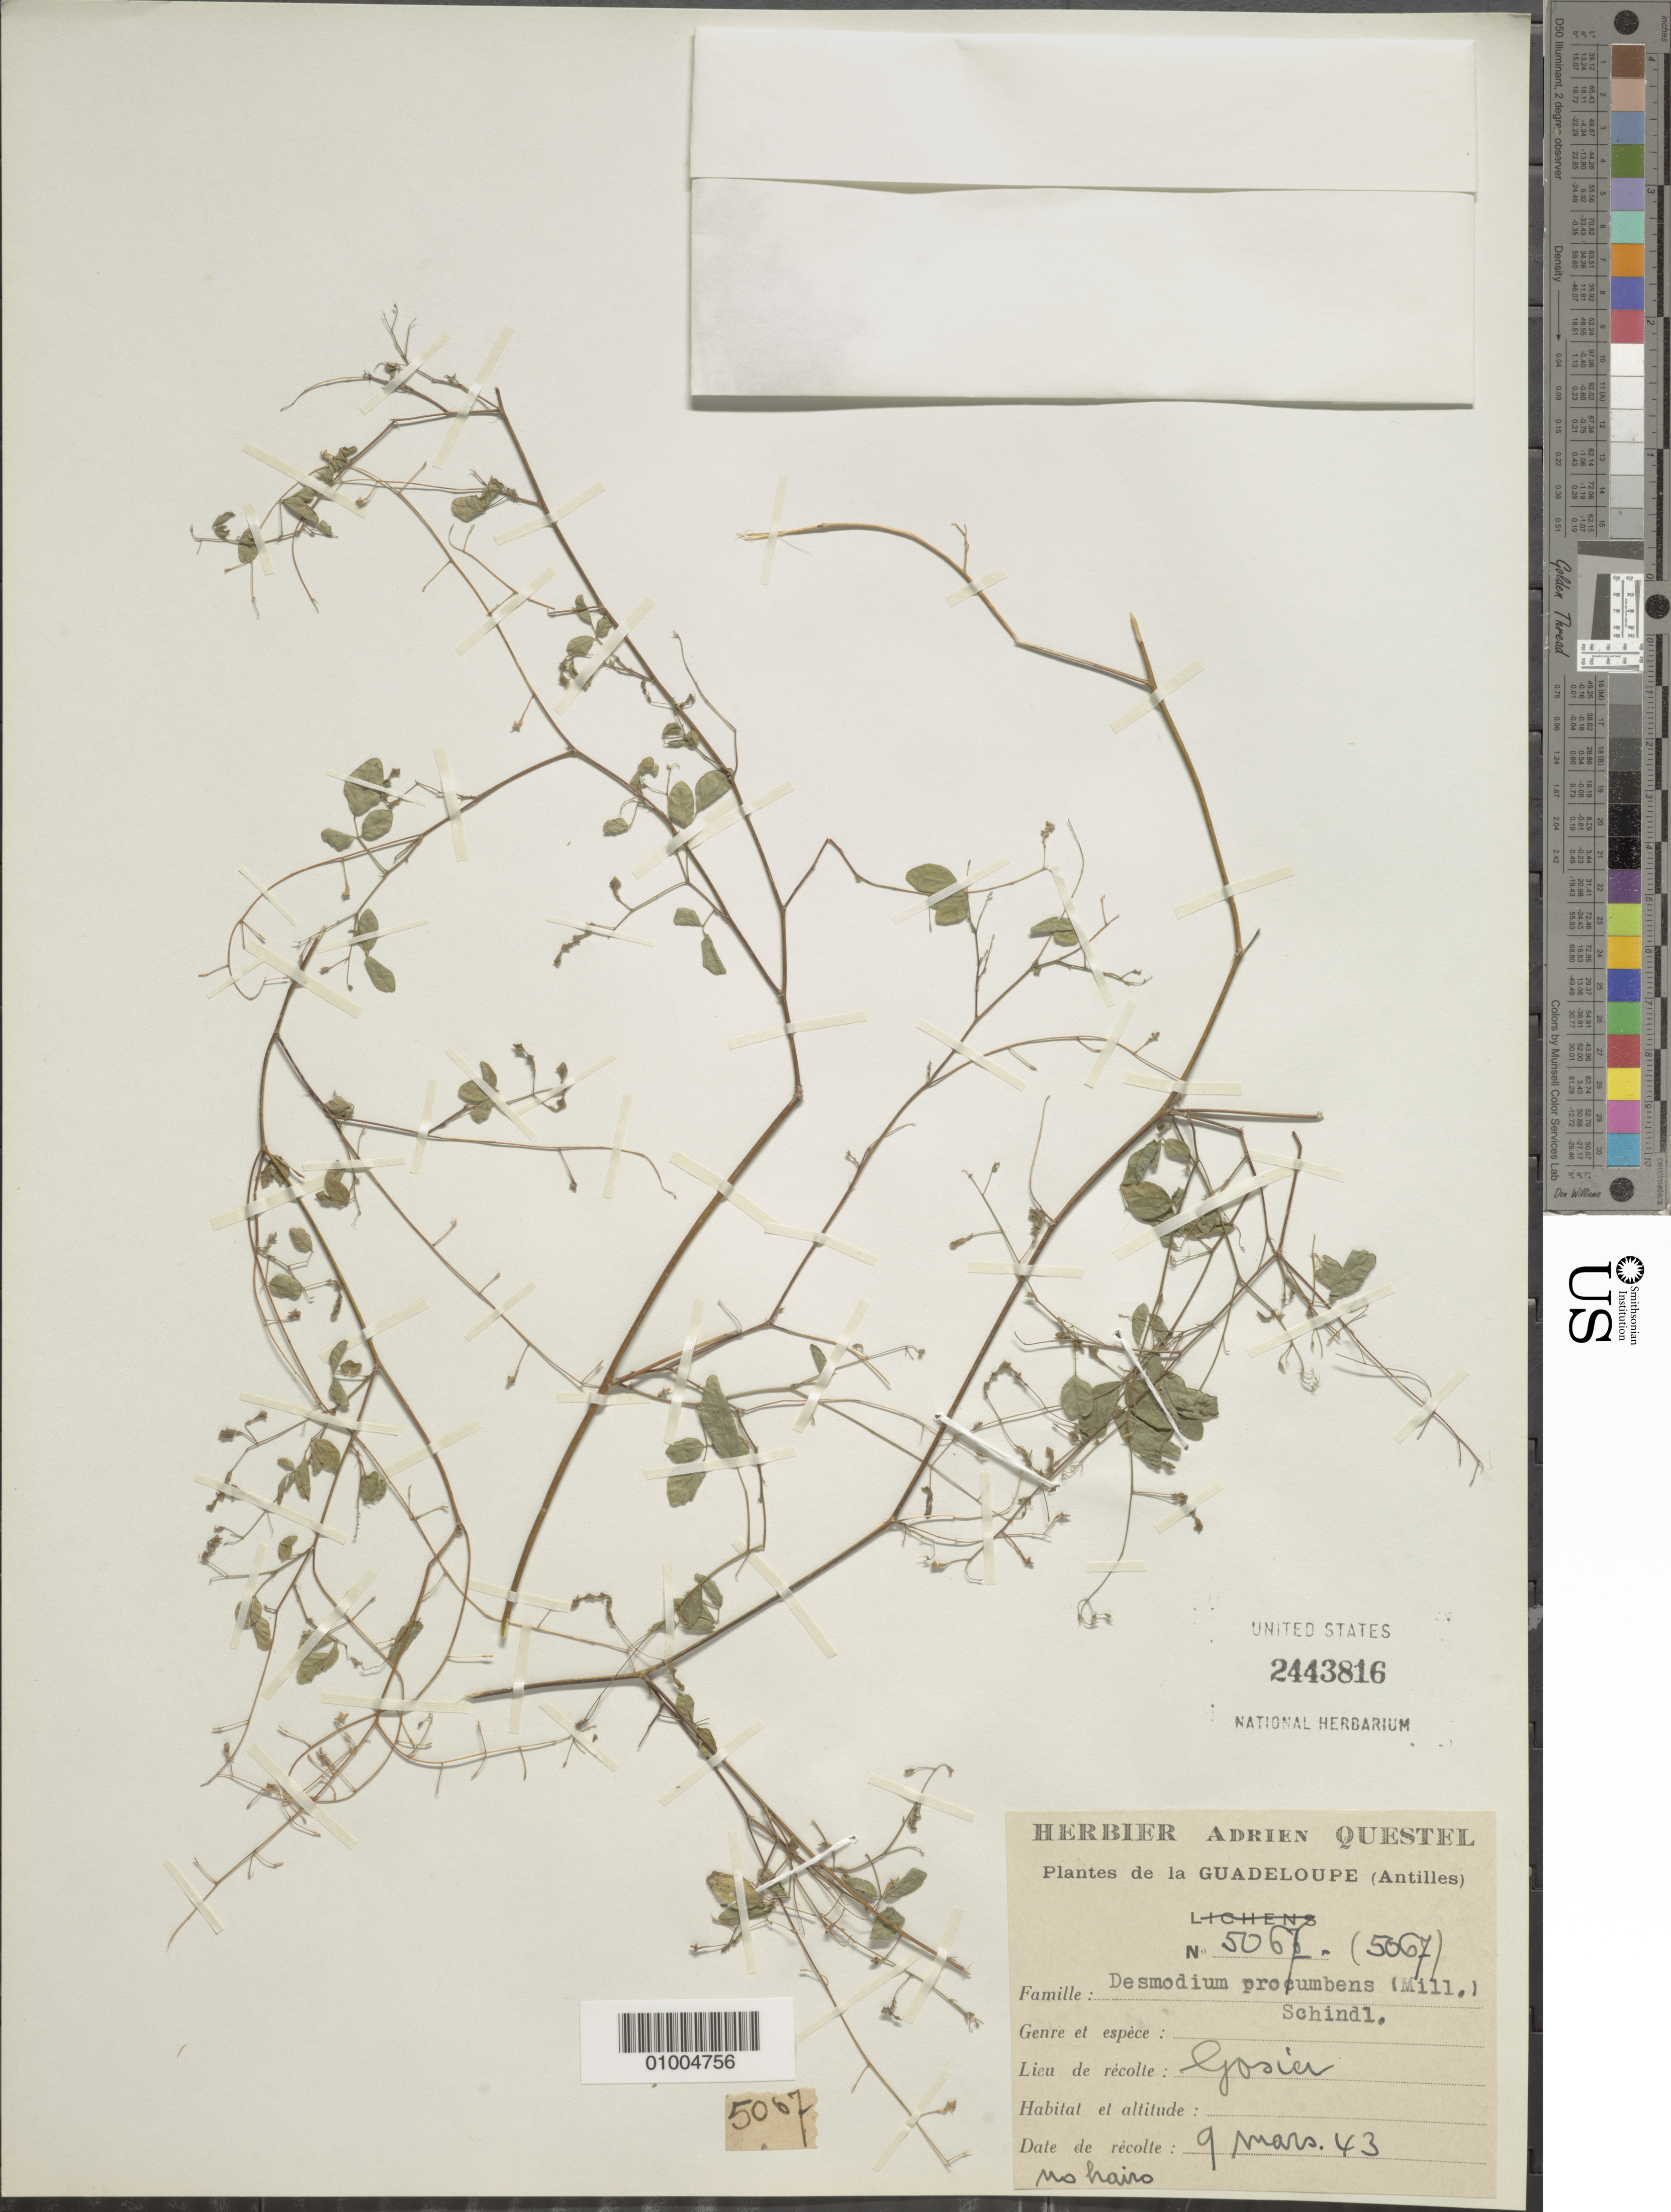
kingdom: Plantae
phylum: Tracheophyta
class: Magnoliopsida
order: Fabales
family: Fabaceae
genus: Desmodium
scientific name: Desmodium procumbens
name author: (Mill.) Hitchc.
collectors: A. Questel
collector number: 5067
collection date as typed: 09 Mar 1943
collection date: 1943-03-09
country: Guadeloupe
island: Basse Terre [Guadeloupe]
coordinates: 0 N, 0 E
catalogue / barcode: US 2443816